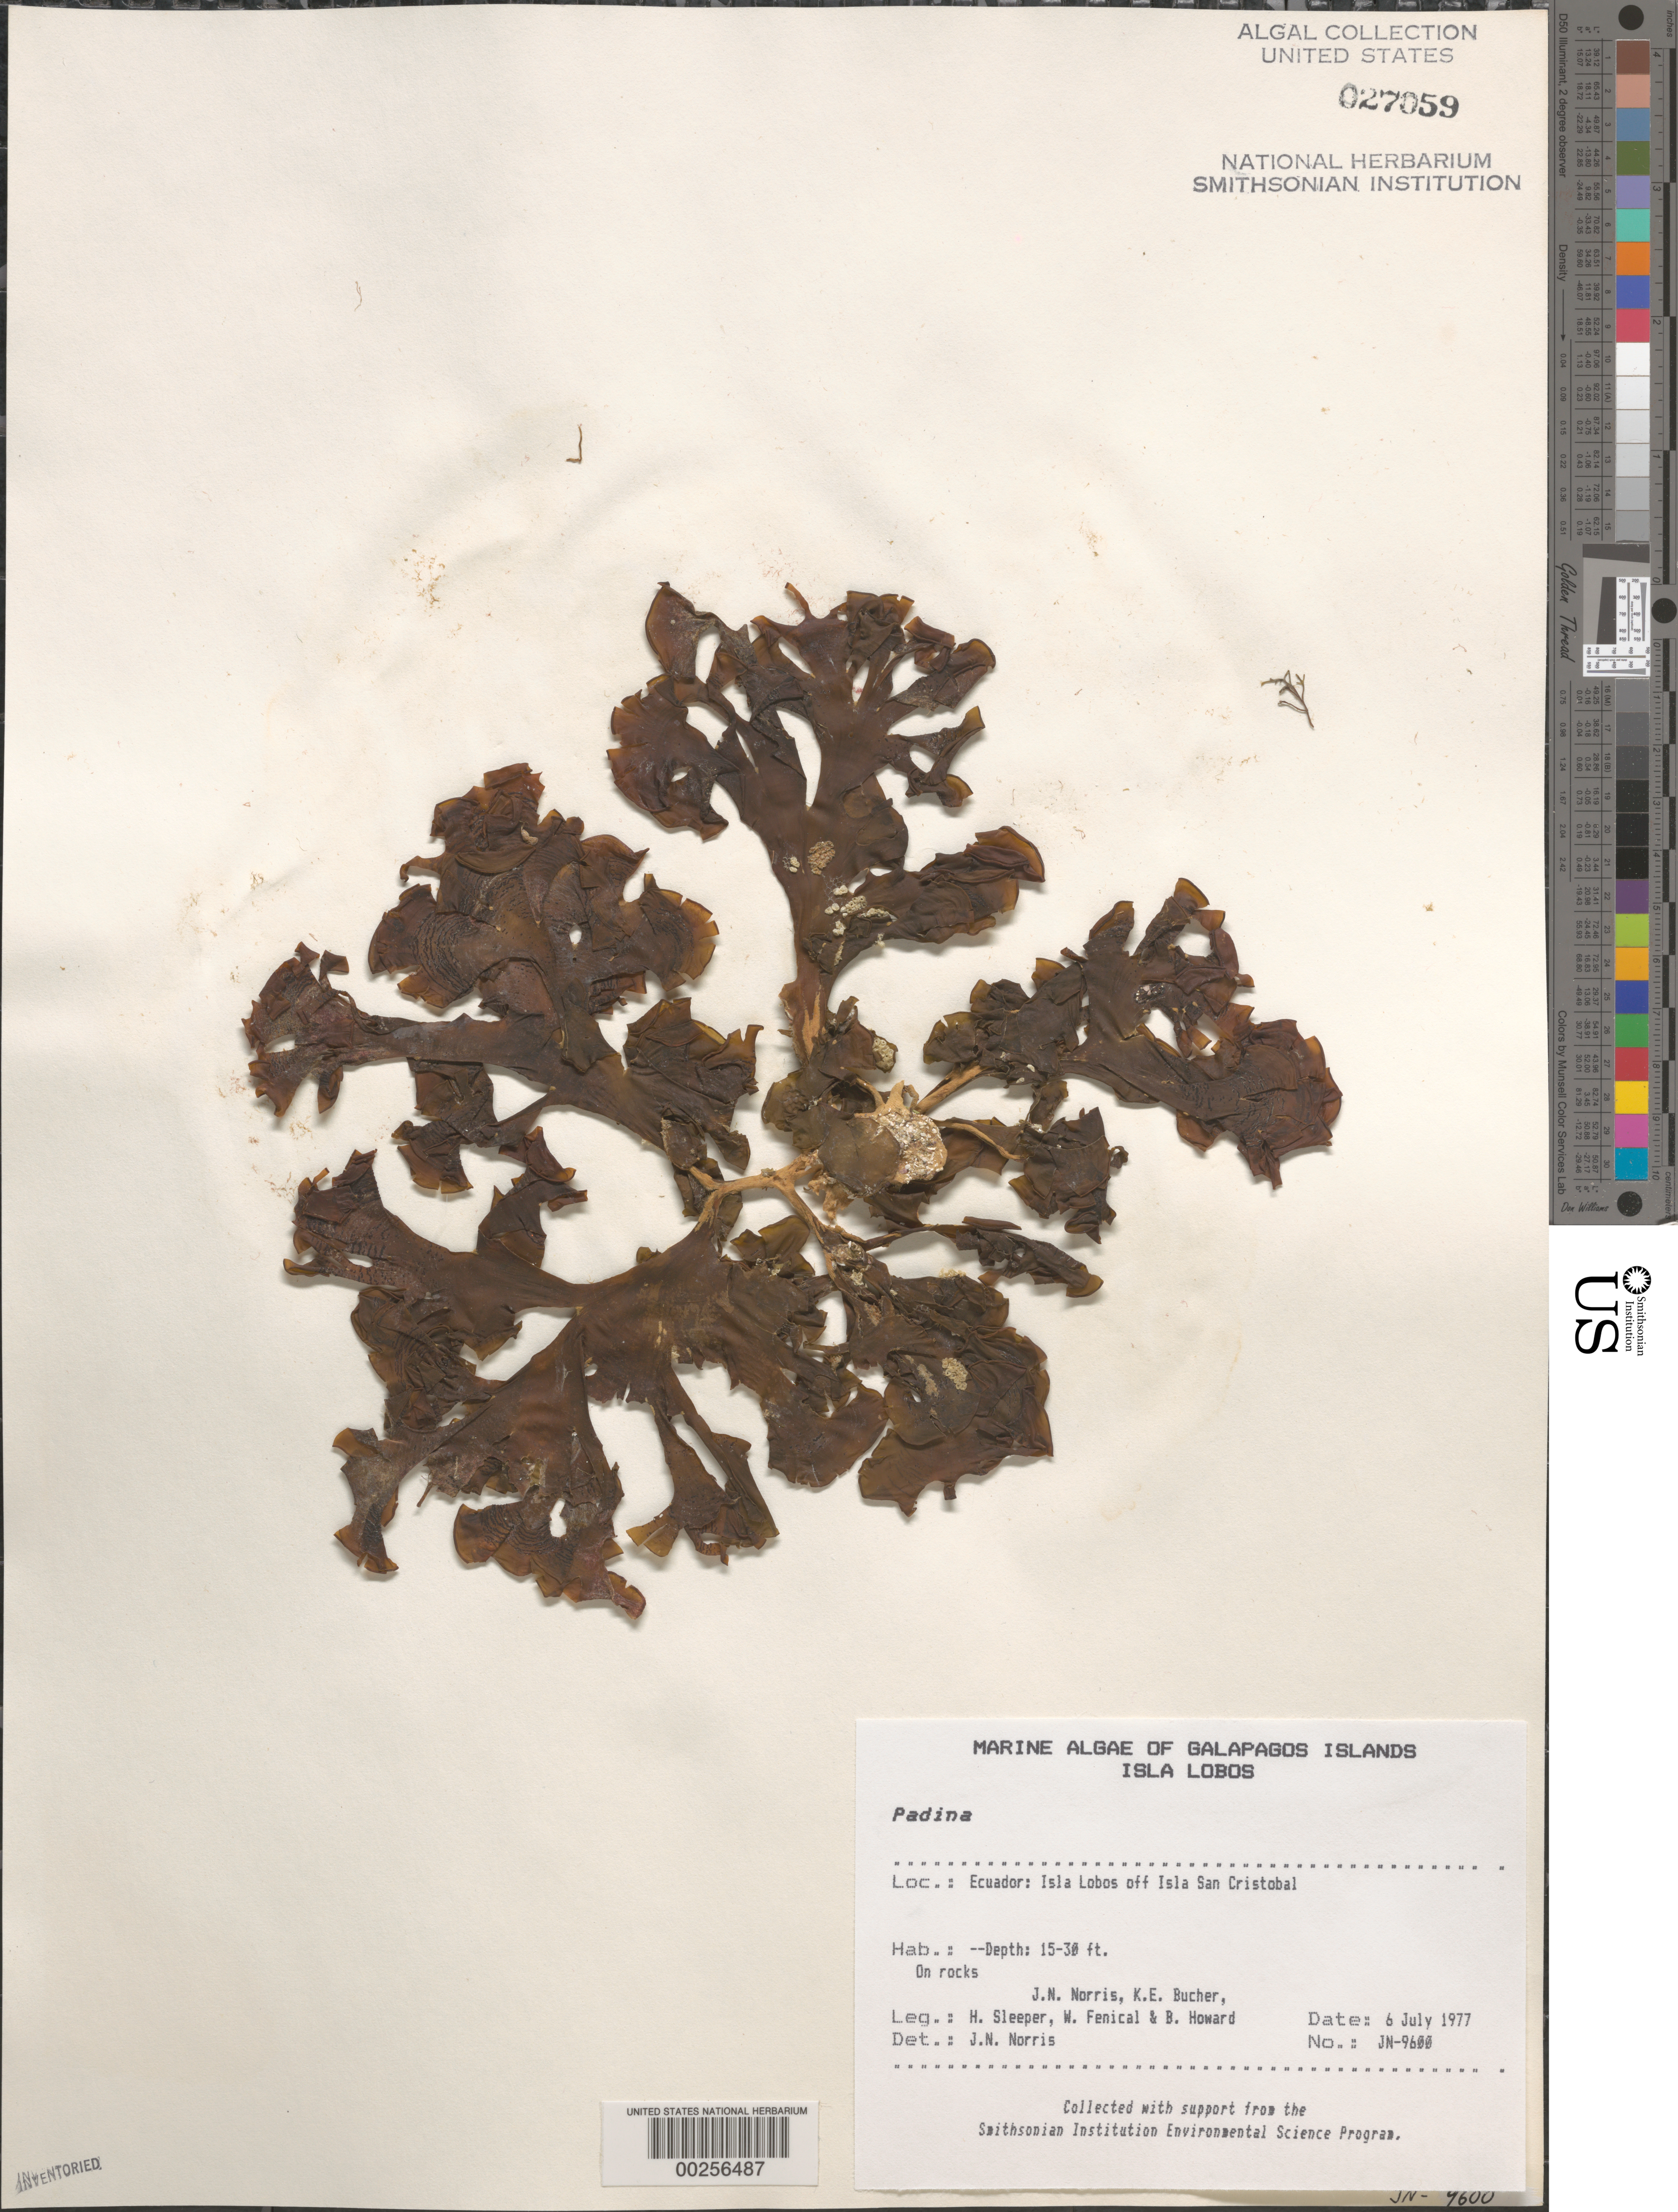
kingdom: Chromista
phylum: Ochrophyta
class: Phaeophyceae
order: Dictyotales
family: Dictyotaceae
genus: Padina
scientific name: Padina sp.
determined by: Norris, James N.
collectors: J. N. Norris, K. E. Bucher, H. Sleeper, W. Fenical & B. Howard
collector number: JN-9600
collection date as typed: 06 Jul 1977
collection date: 1977-07-06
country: Ecuador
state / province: Colón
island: Lobos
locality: Off Isla San Cristóbal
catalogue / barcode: US 27059